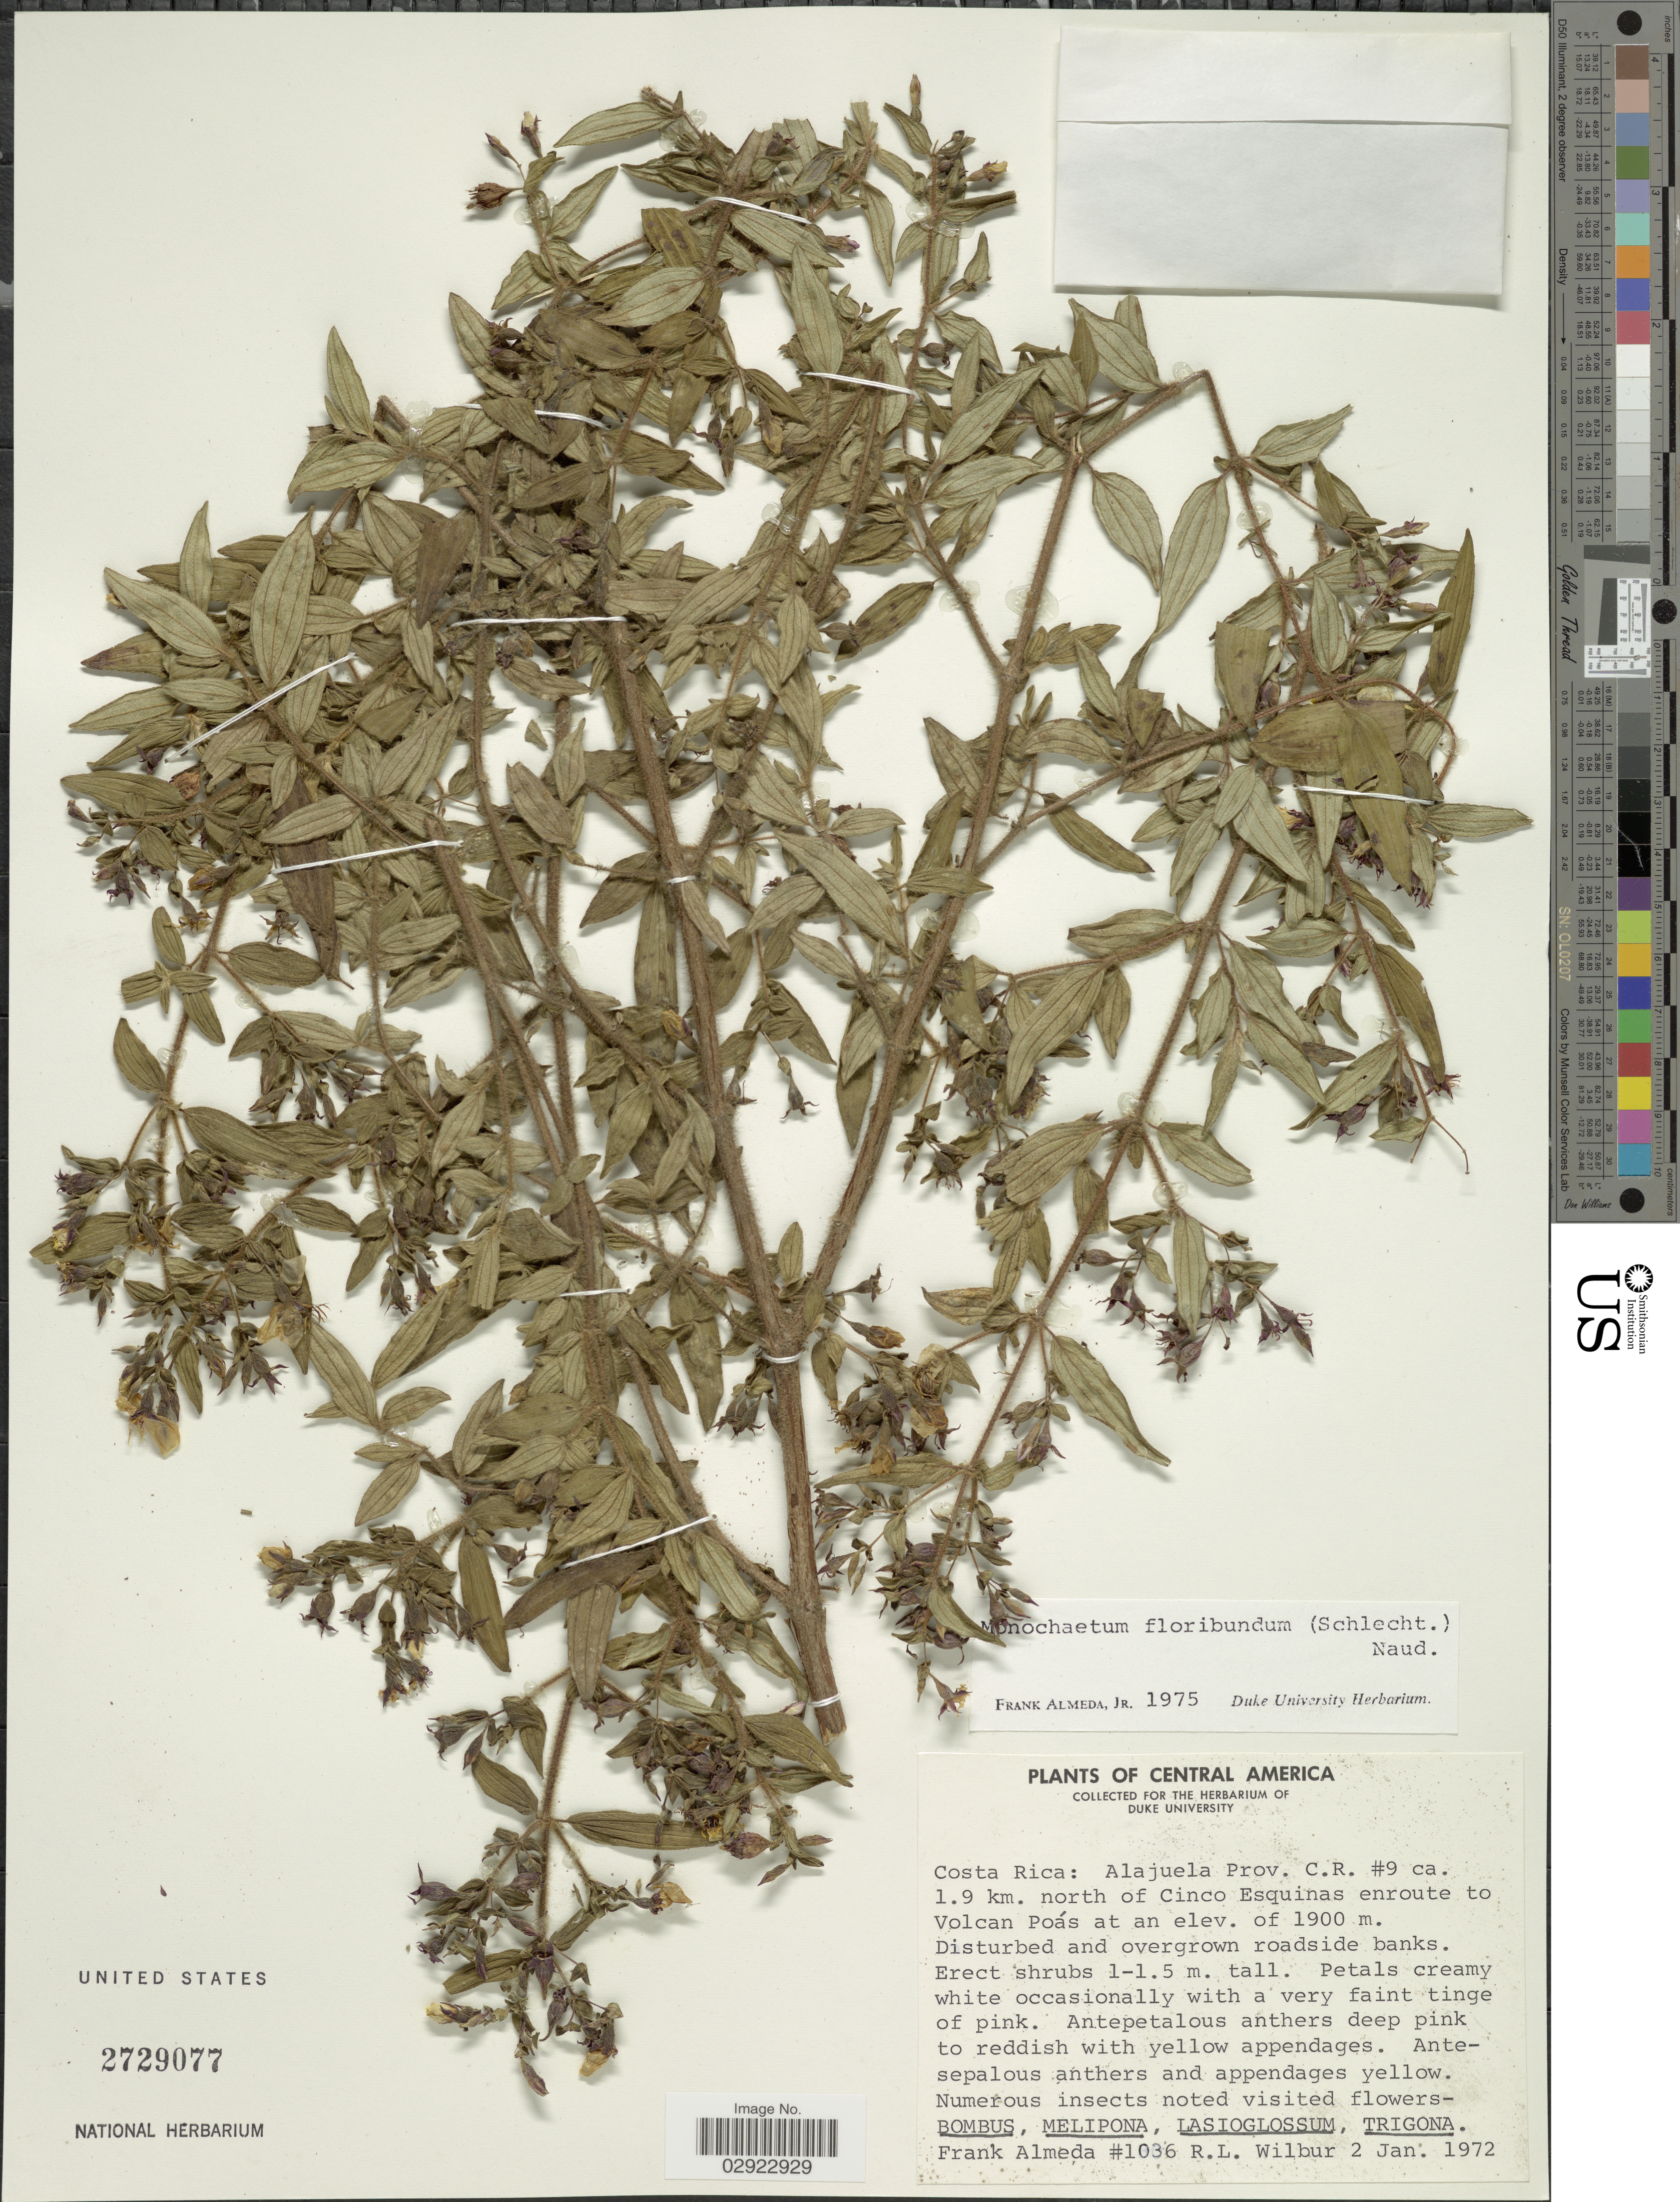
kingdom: Plantae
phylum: Tracheophyta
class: Magnoliopsida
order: Myrtales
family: Melastomataceae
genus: Monochaetum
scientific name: Monochaetum floribundum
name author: (Schltdl.) Naudin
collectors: F. Almeda & R. L. Wilbur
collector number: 1036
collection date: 1972-01-02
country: Costa Rica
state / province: Alajuela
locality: Costa Rica: Alajuela Prov. C.R. #9 ca. 1.9 km. north of Cinco Esquinas enroute to Volcan Poás.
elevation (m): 1900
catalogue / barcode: US 2729077